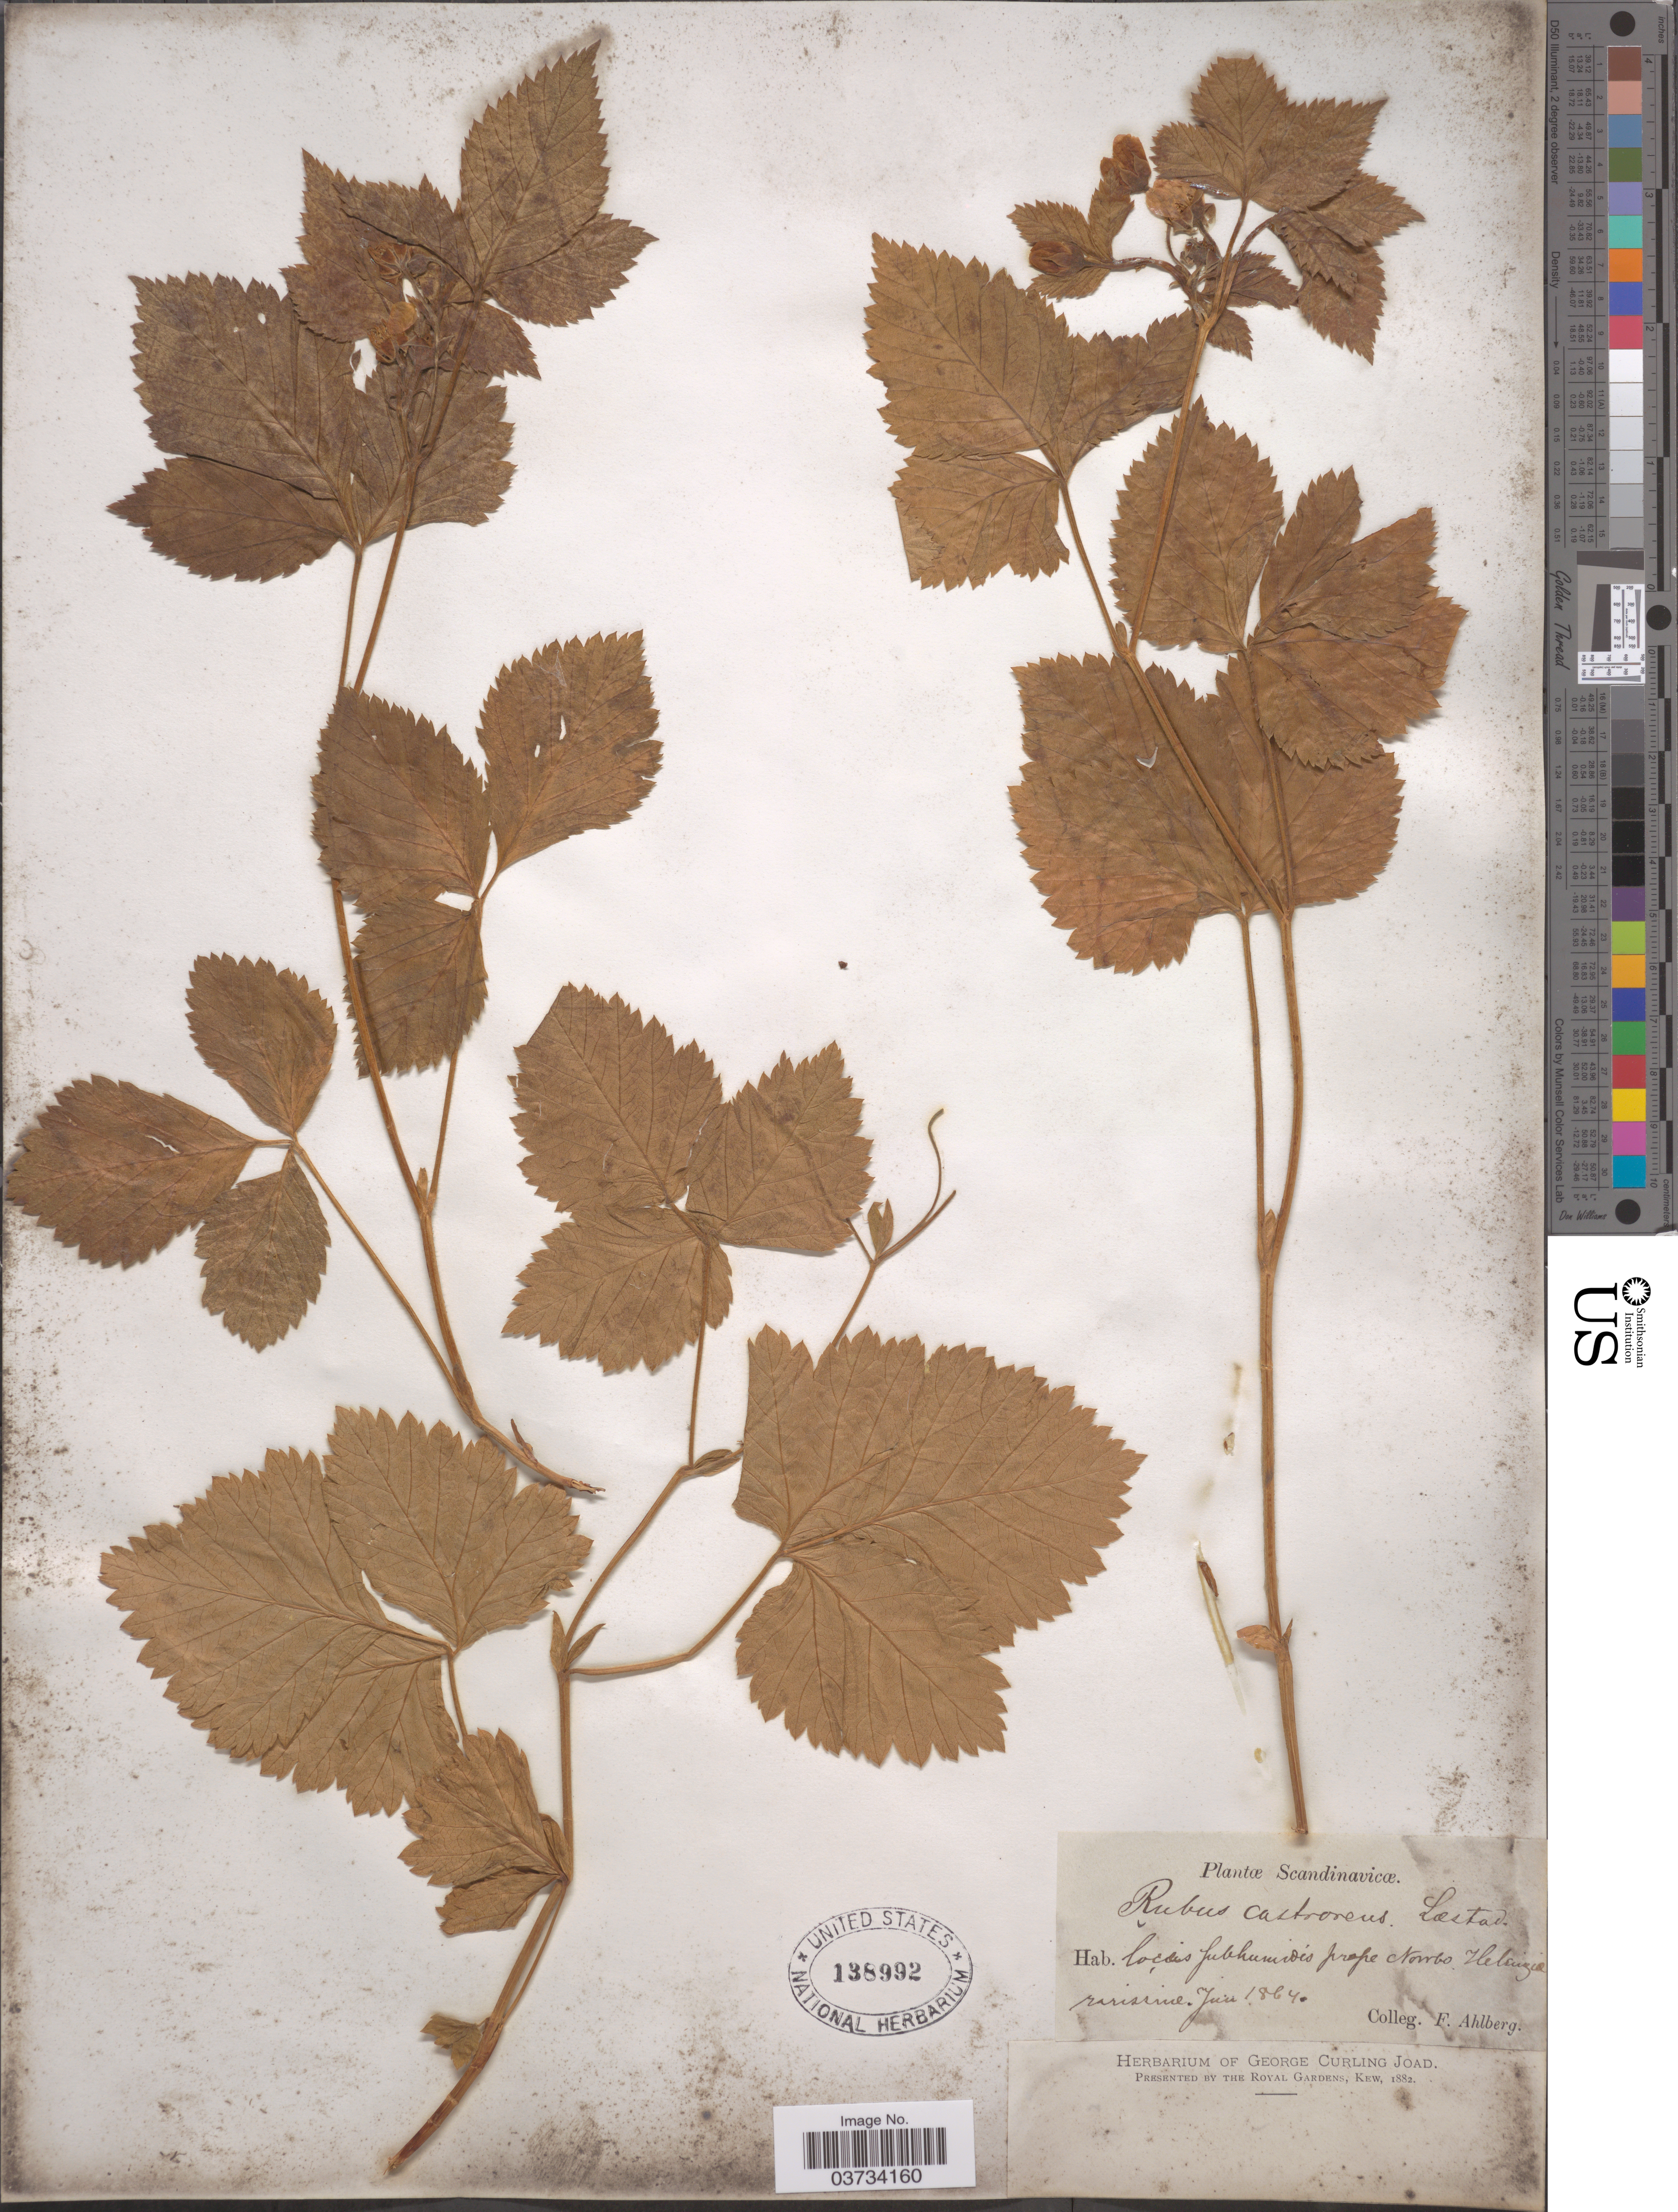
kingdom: Plantae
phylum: Tracheophyta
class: Magnoliopsida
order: Rosales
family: Rosaceae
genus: Rubus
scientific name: Rubus x castoreus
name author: (Laest.) Fr.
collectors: F. Ahlberg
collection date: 1864-06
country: Sweden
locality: Scandinavicæ. Locis subhumidis prope Norrbo. Helsingia rarissine.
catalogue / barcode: US 138992